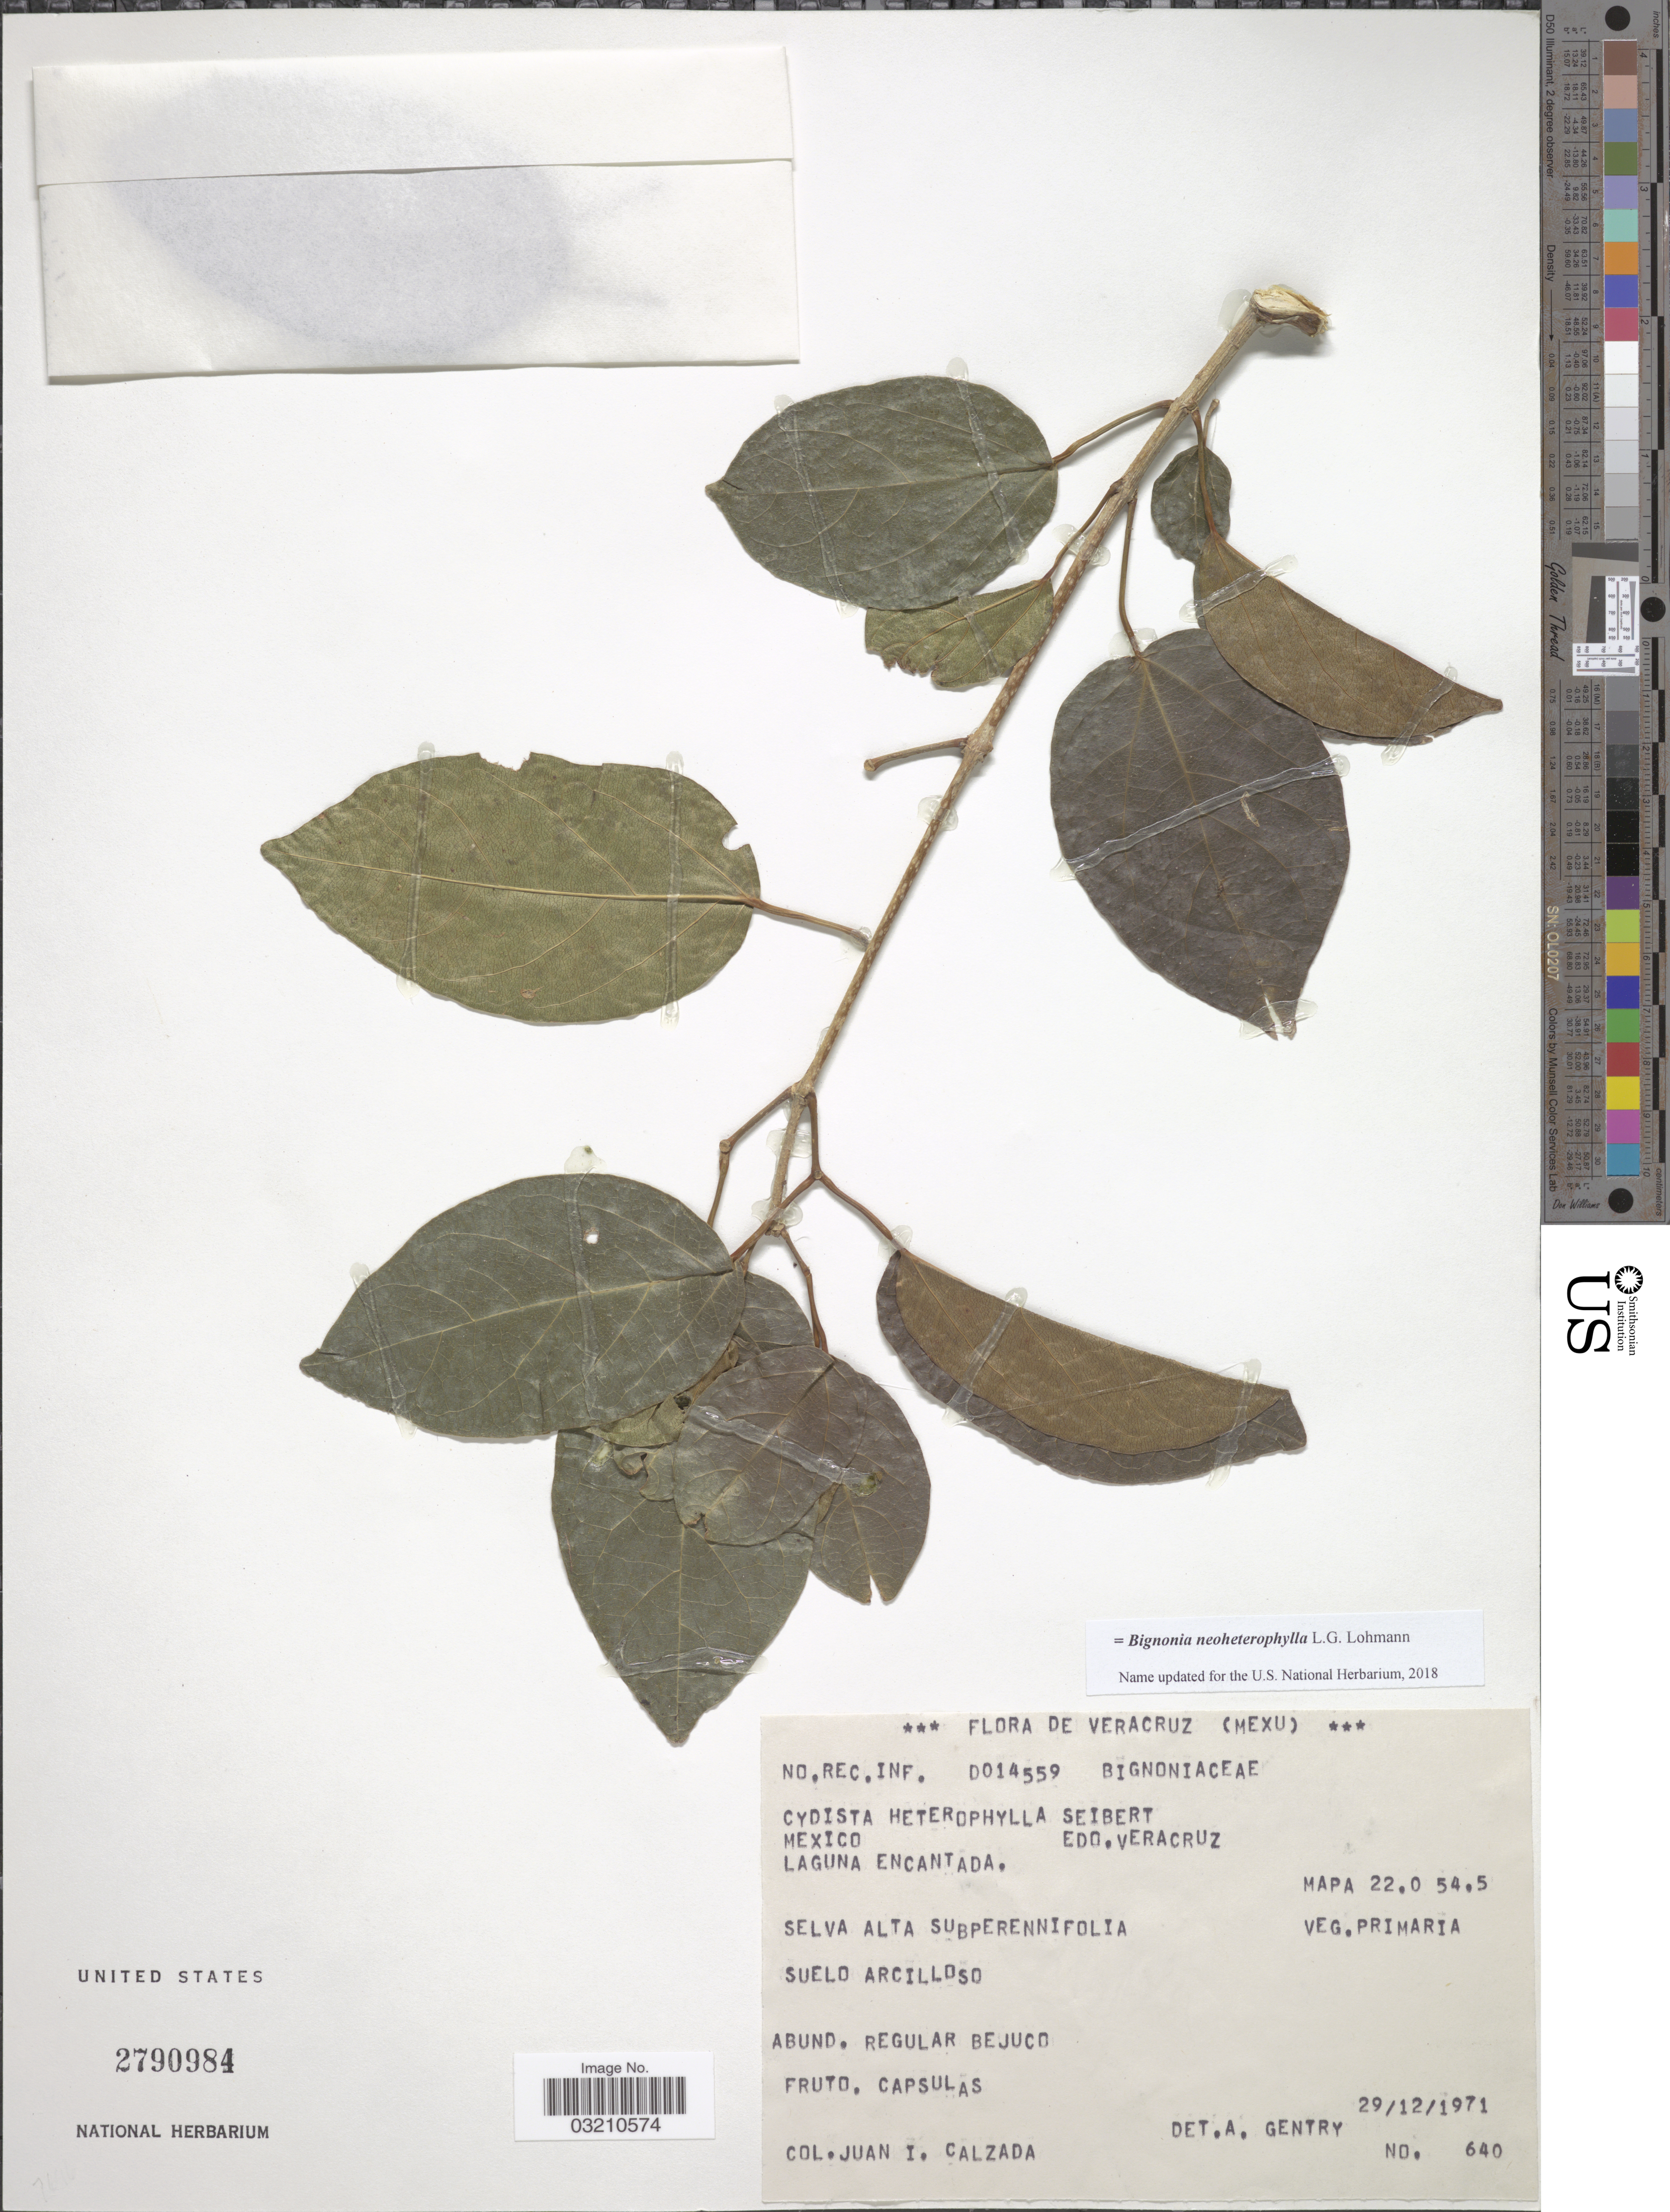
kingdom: Plantae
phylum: Tracheophyta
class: Magnoliopsida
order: Lamiales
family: Bignoniaceae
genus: Bignonia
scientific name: Bignonia neoheterophylla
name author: L.G. Lohmann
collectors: J. I. Calzada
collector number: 640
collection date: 1971-12-29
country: Mexico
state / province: Veracruz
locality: Edo. Veracruz. Laguna Encantada.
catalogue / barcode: US 2790984